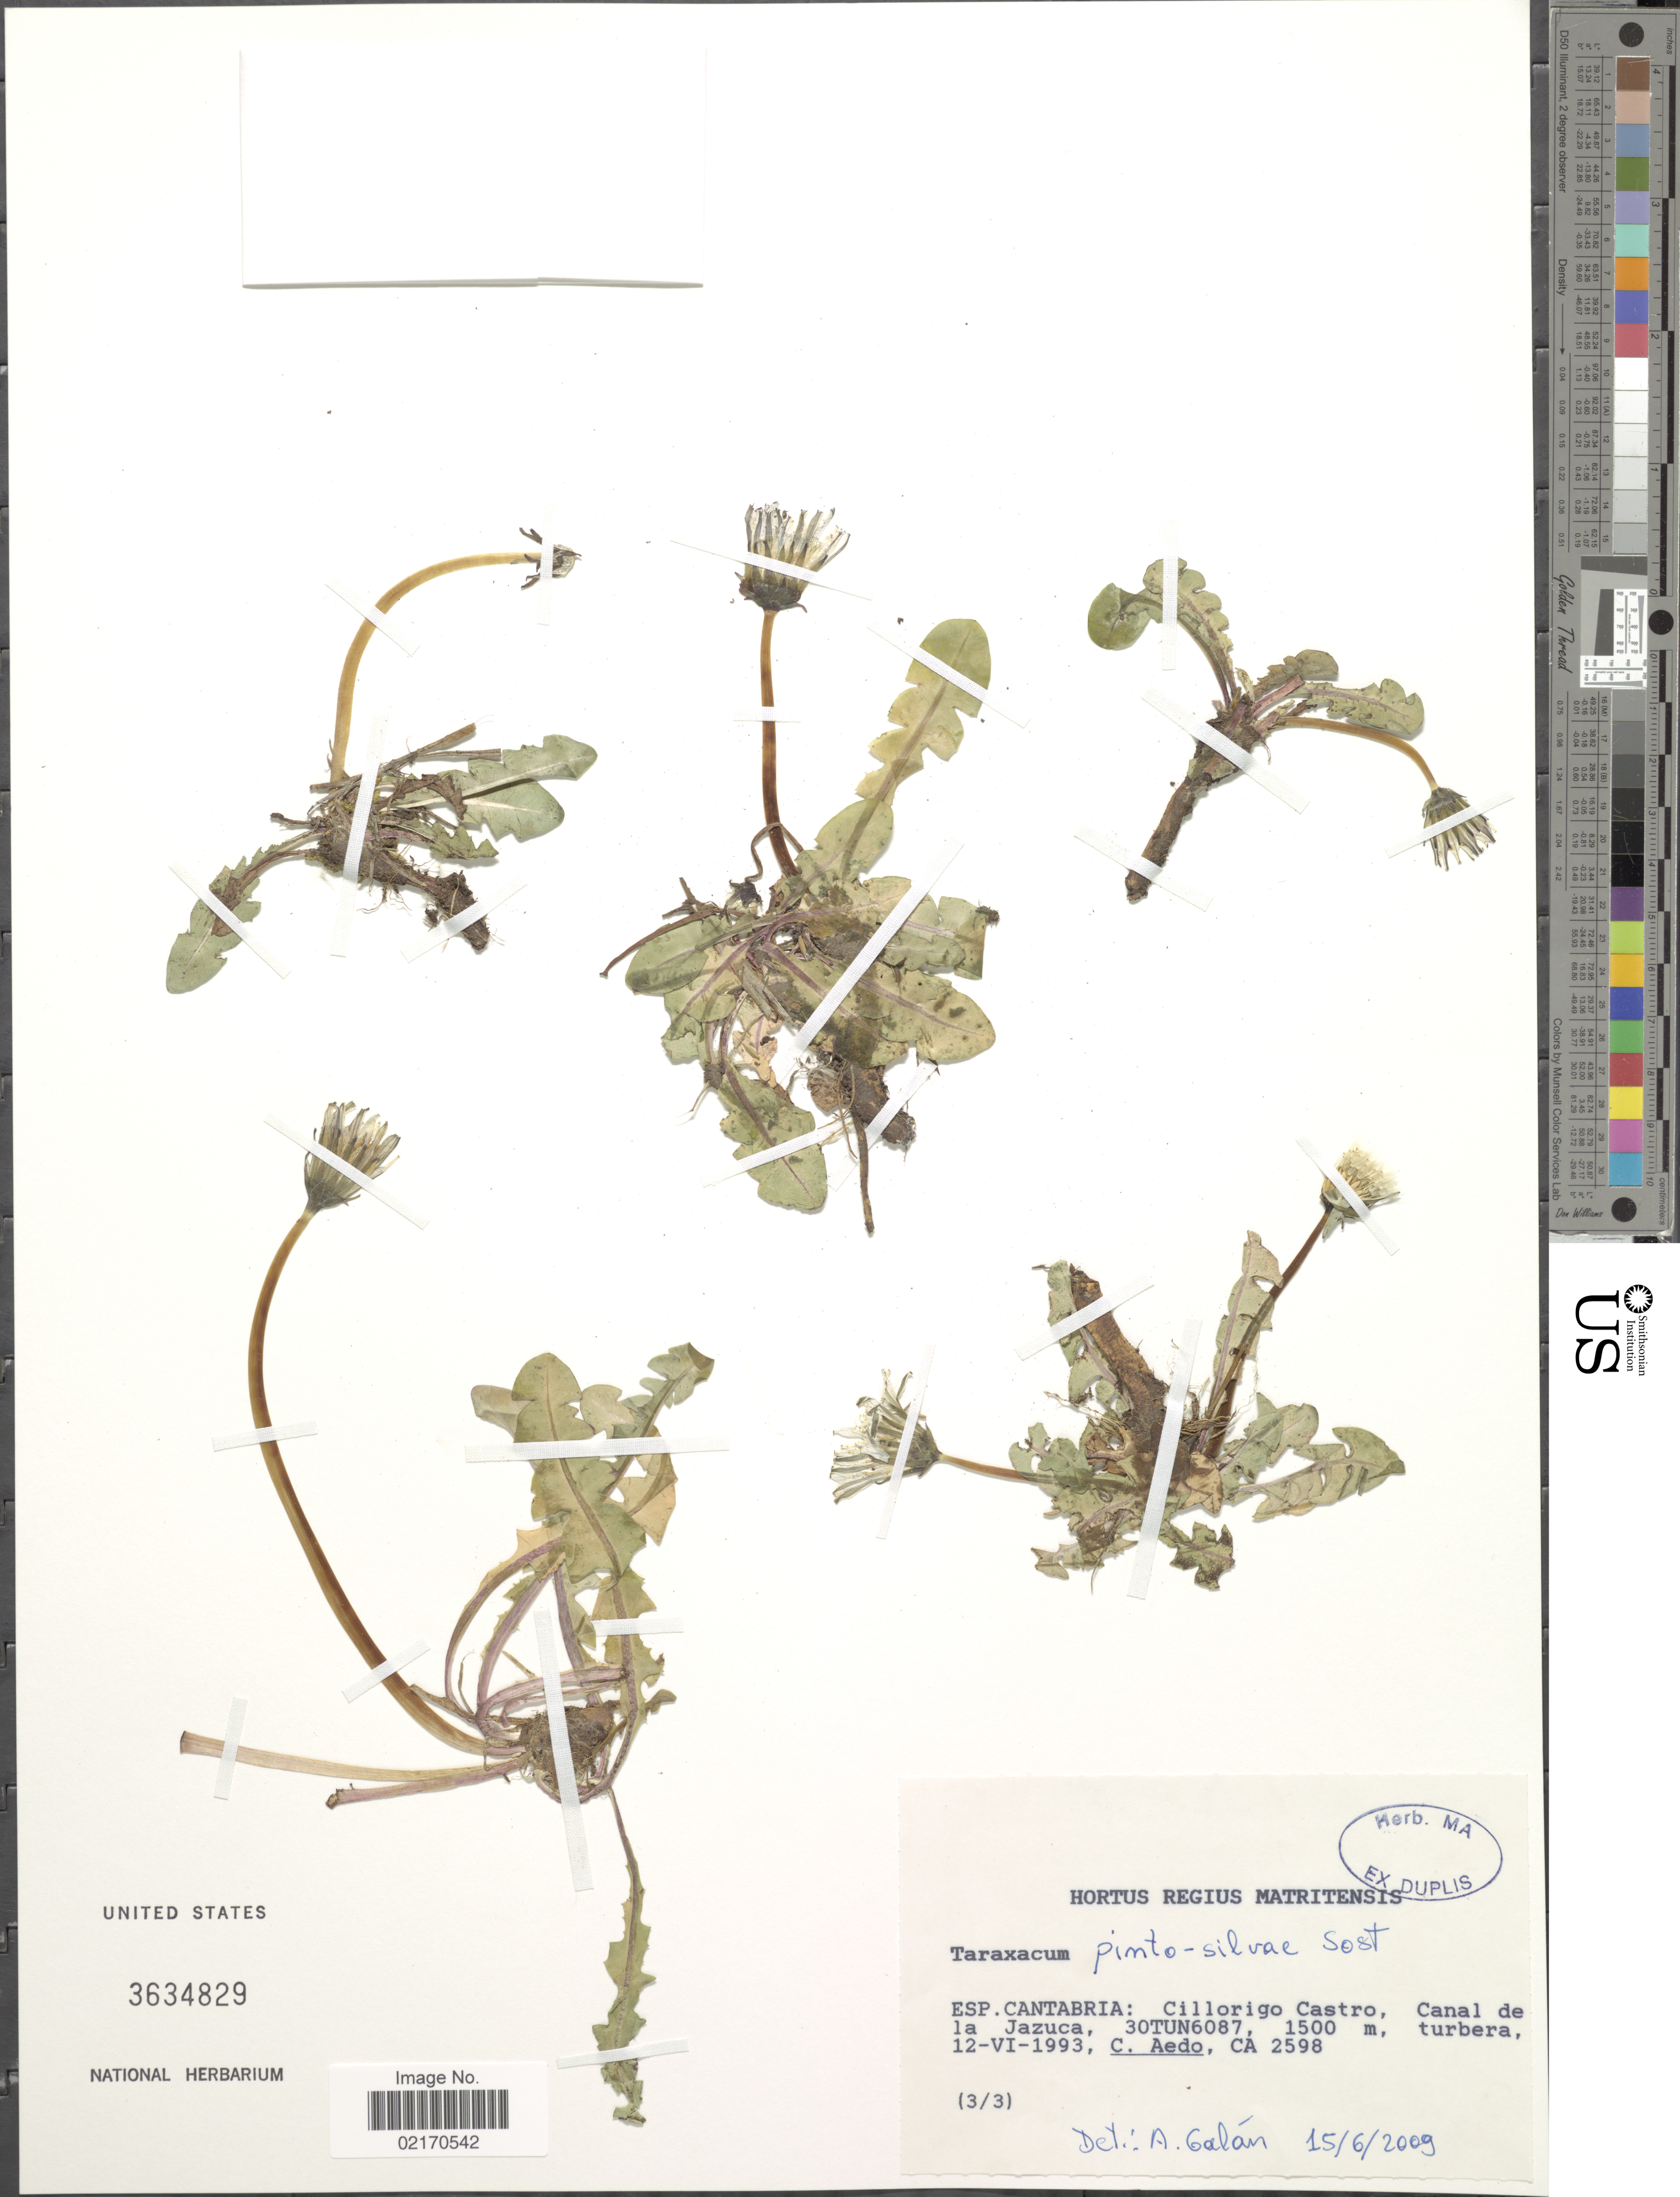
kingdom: Plantae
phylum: Tracheophyta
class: Magnoliopsida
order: Asterales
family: Asteraceae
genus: Taraxacum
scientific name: Taraxacum pinto-silvae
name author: Soest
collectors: C. Aedo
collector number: CA 2598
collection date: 1993-06-12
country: Spain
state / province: Cantabria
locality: Cillorigo Castro, Canal de la Jazuca, 30TUN6087, turbera.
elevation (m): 1500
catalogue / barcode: US 3634829